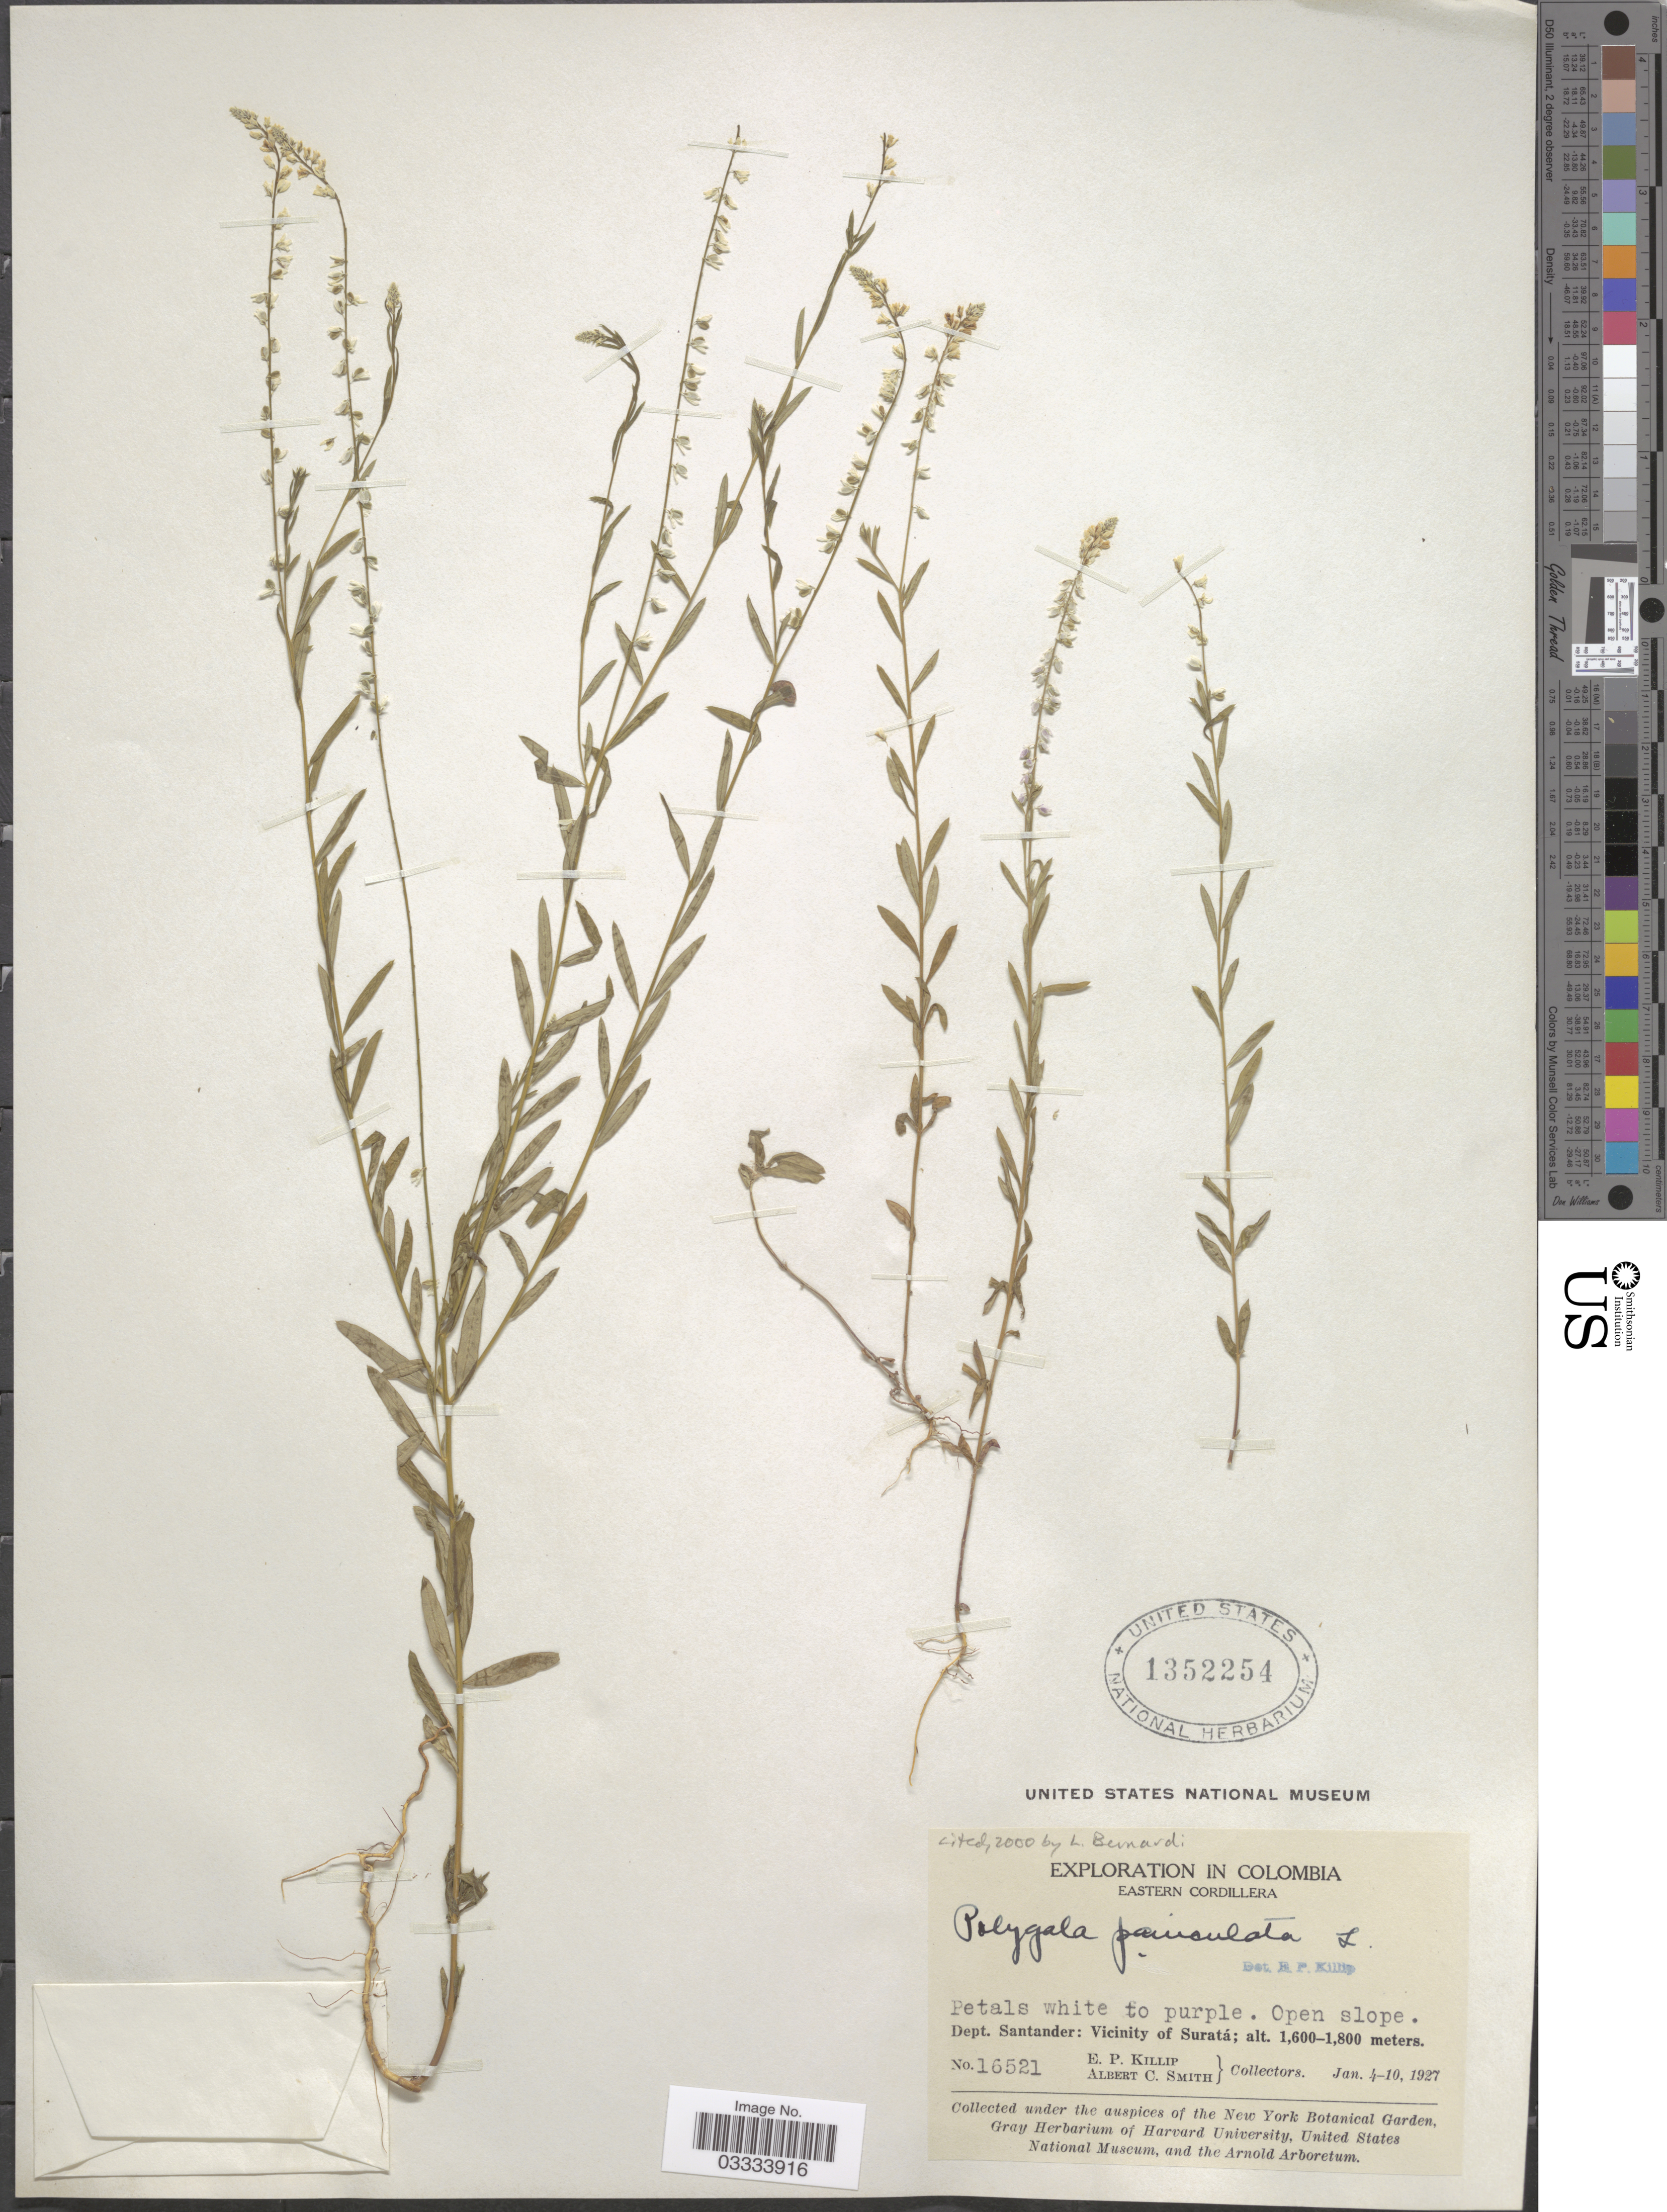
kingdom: Plantae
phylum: Tracheophyta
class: Magnoliopsida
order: Fabales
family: Polygalaceae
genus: Polygala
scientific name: Polygala paniculata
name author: L.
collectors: E. P. Killip & A. C. Smith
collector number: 16521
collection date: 1927-01-04/1927-01-10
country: Colombia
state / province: Santander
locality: Eastern Cordillera. Dept. Santander: Vicinity of Suratá.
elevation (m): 1600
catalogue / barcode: US 1352254